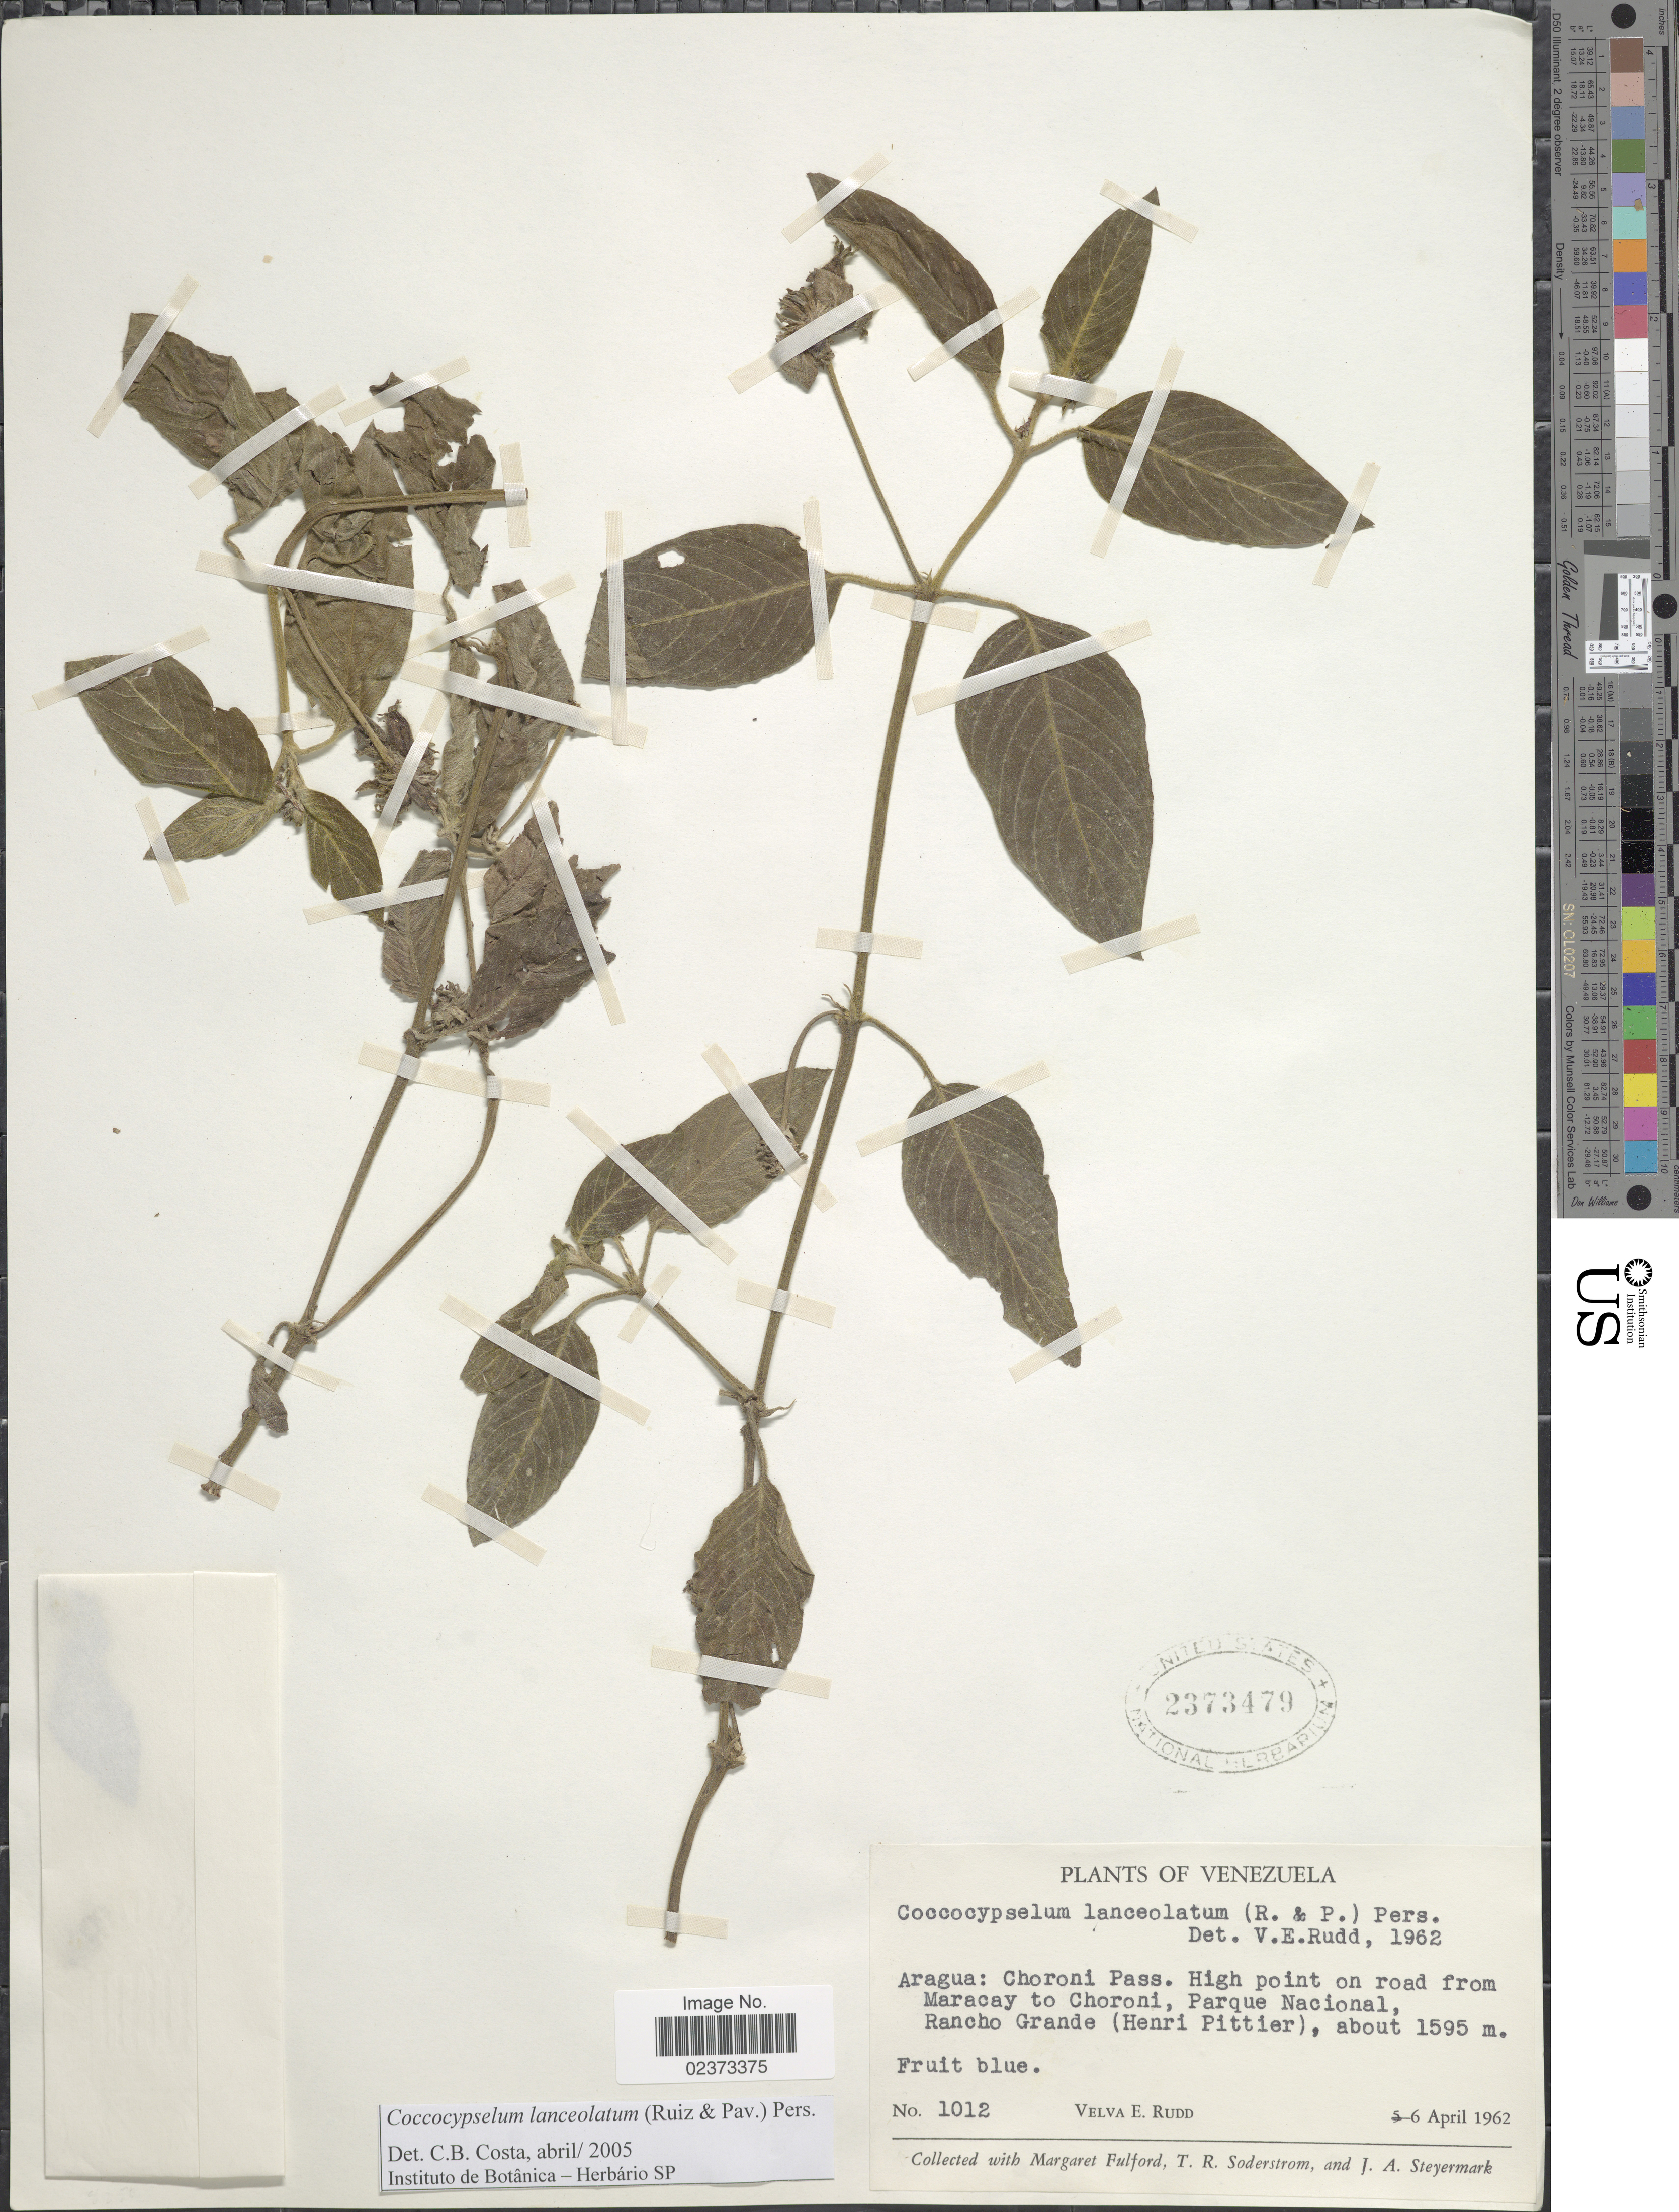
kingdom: Plantae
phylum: Tracheophyta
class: Magnoliopsida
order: Gentianales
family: Rubiaceae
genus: Coccocypselum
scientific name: Coccocypselum lanceolatum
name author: (Ruiz & Pav.) Pers.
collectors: V. E. Rudd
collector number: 1012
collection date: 1962-04-06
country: Venezuela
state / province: Aragua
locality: Choroni Pass, High point on road from Maracay to Choroni, Parque Nacioanl, Rancho Grande (Henri Pittier)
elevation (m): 1595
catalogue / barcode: US 2373479